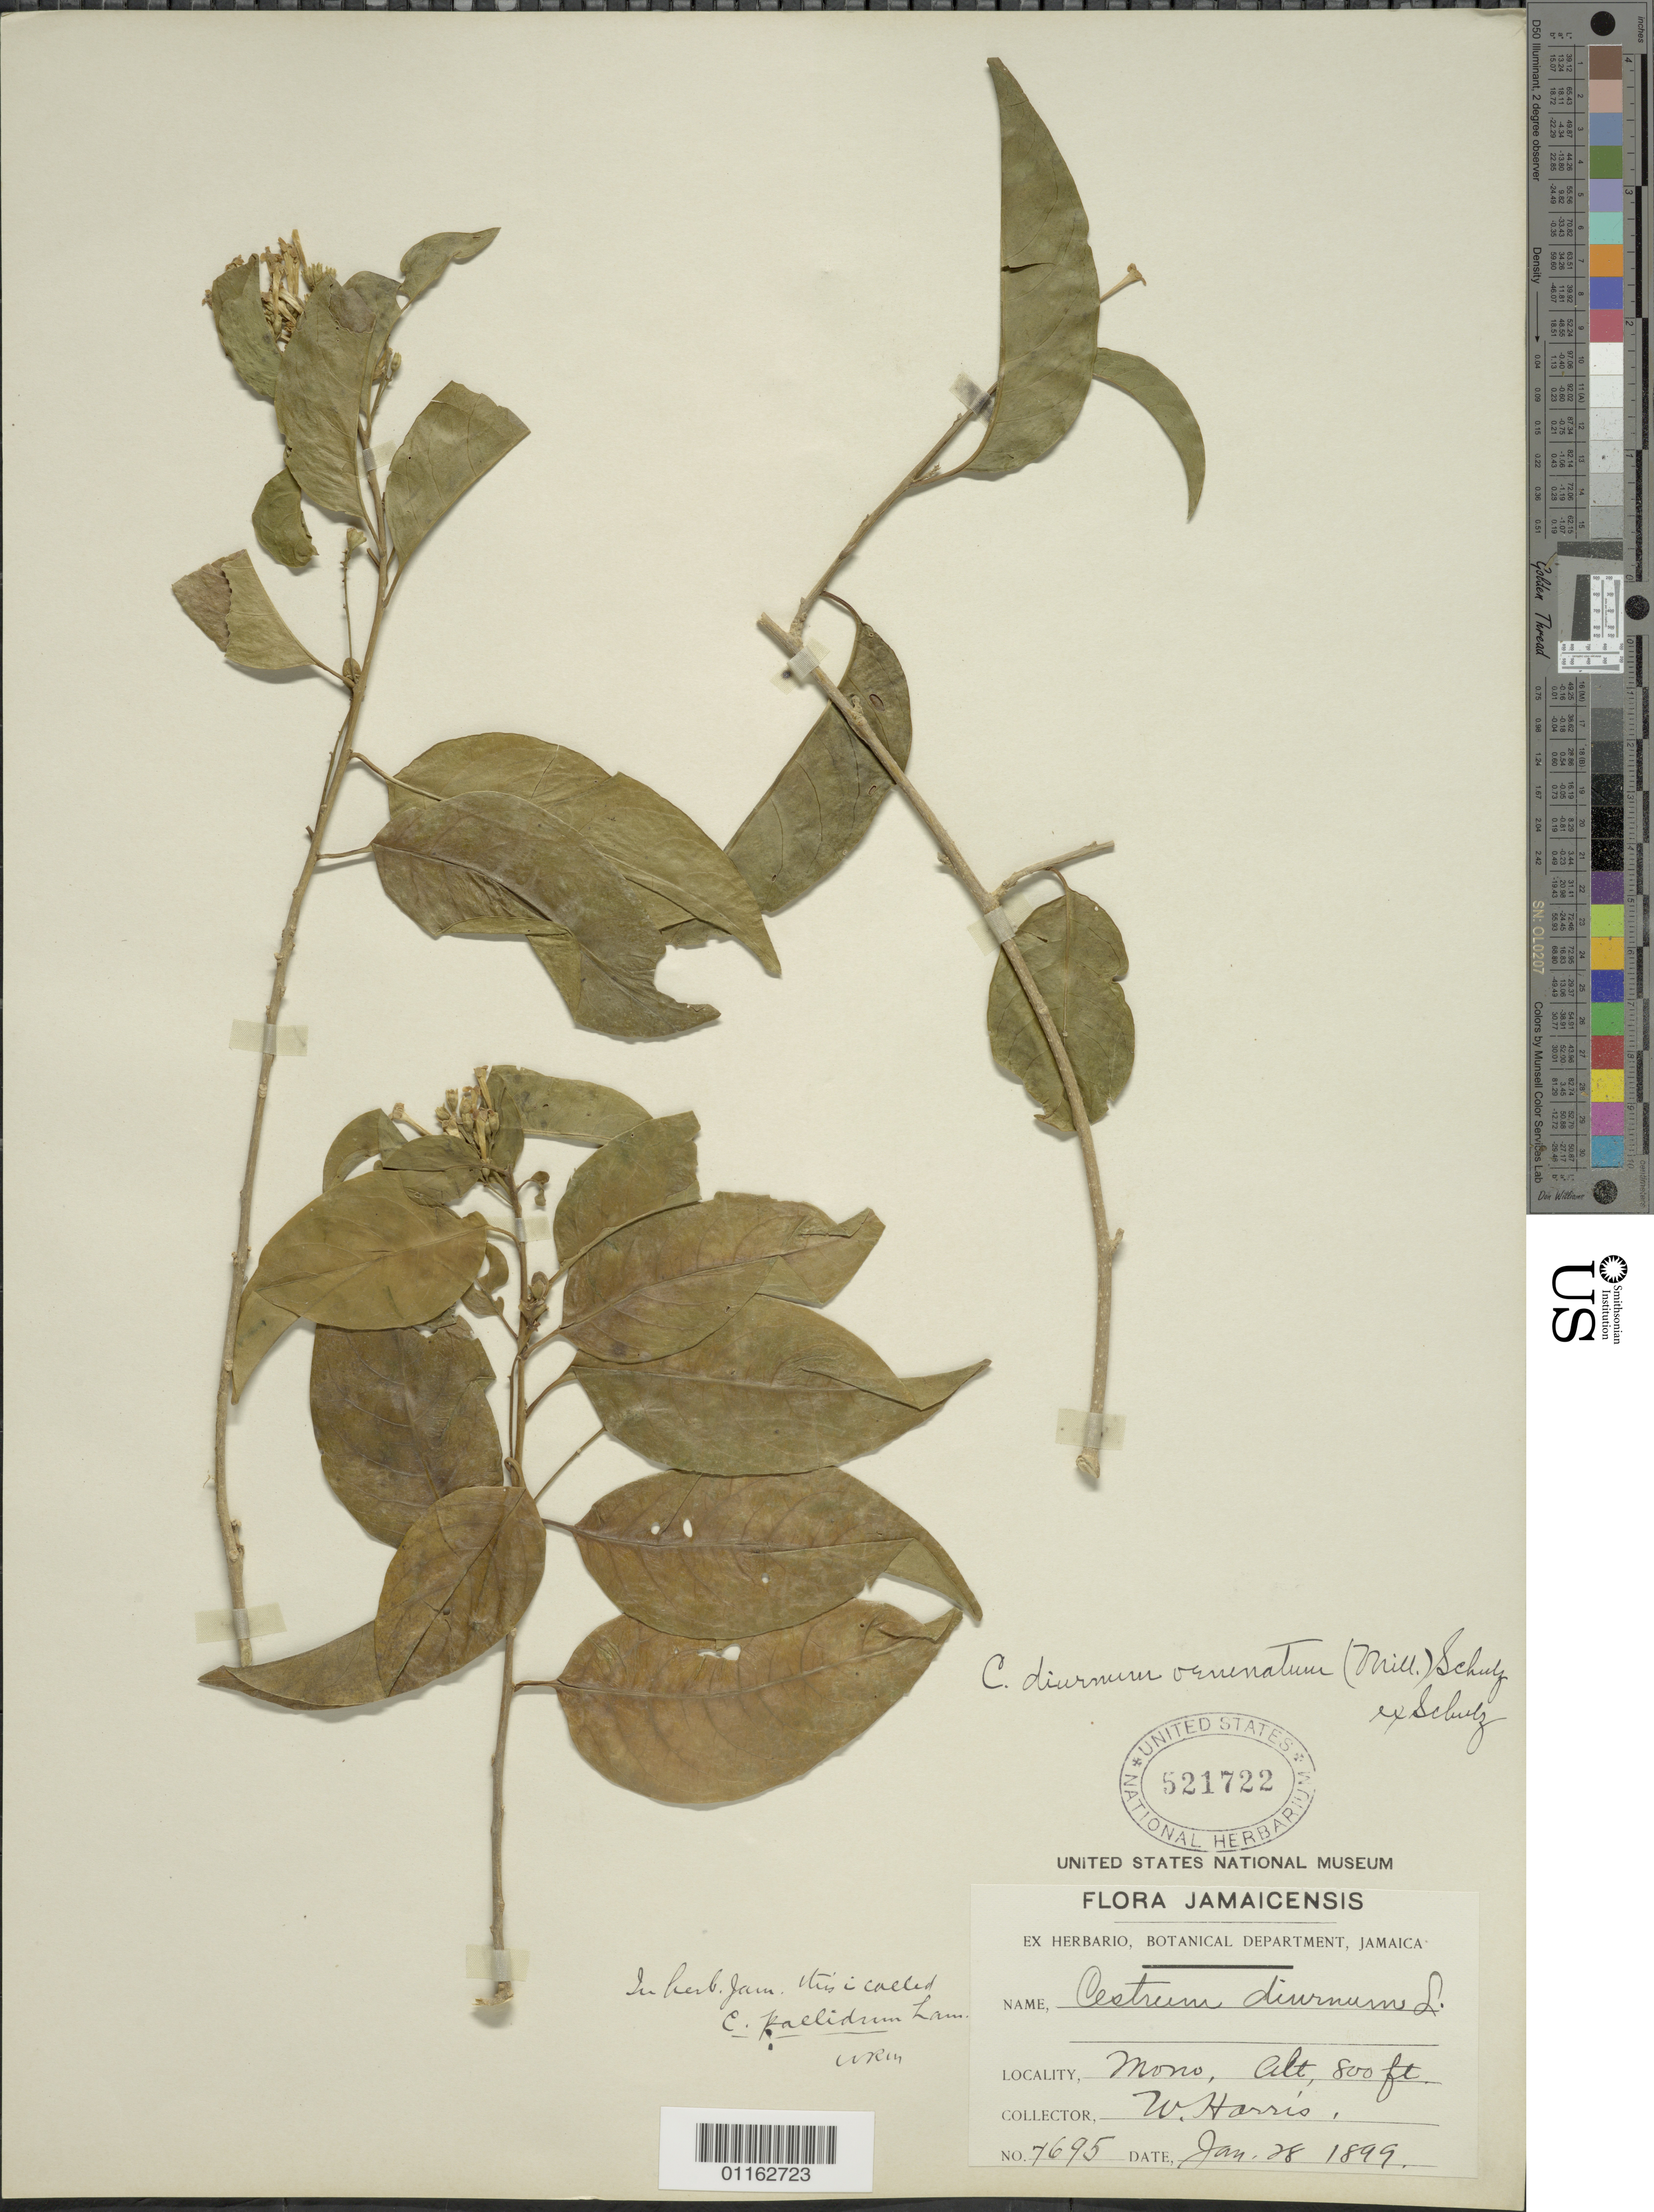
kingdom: Plantae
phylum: Tracheophyta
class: Magnoliopsida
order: Solanales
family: Solanaceae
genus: Cestrum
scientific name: Cestrum diurnum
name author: L.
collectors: W. Harris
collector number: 7695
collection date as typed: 28 Jan 1899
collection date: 1899-01-28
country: Jamaica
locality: Mono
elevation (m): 244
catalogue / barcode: US 521722